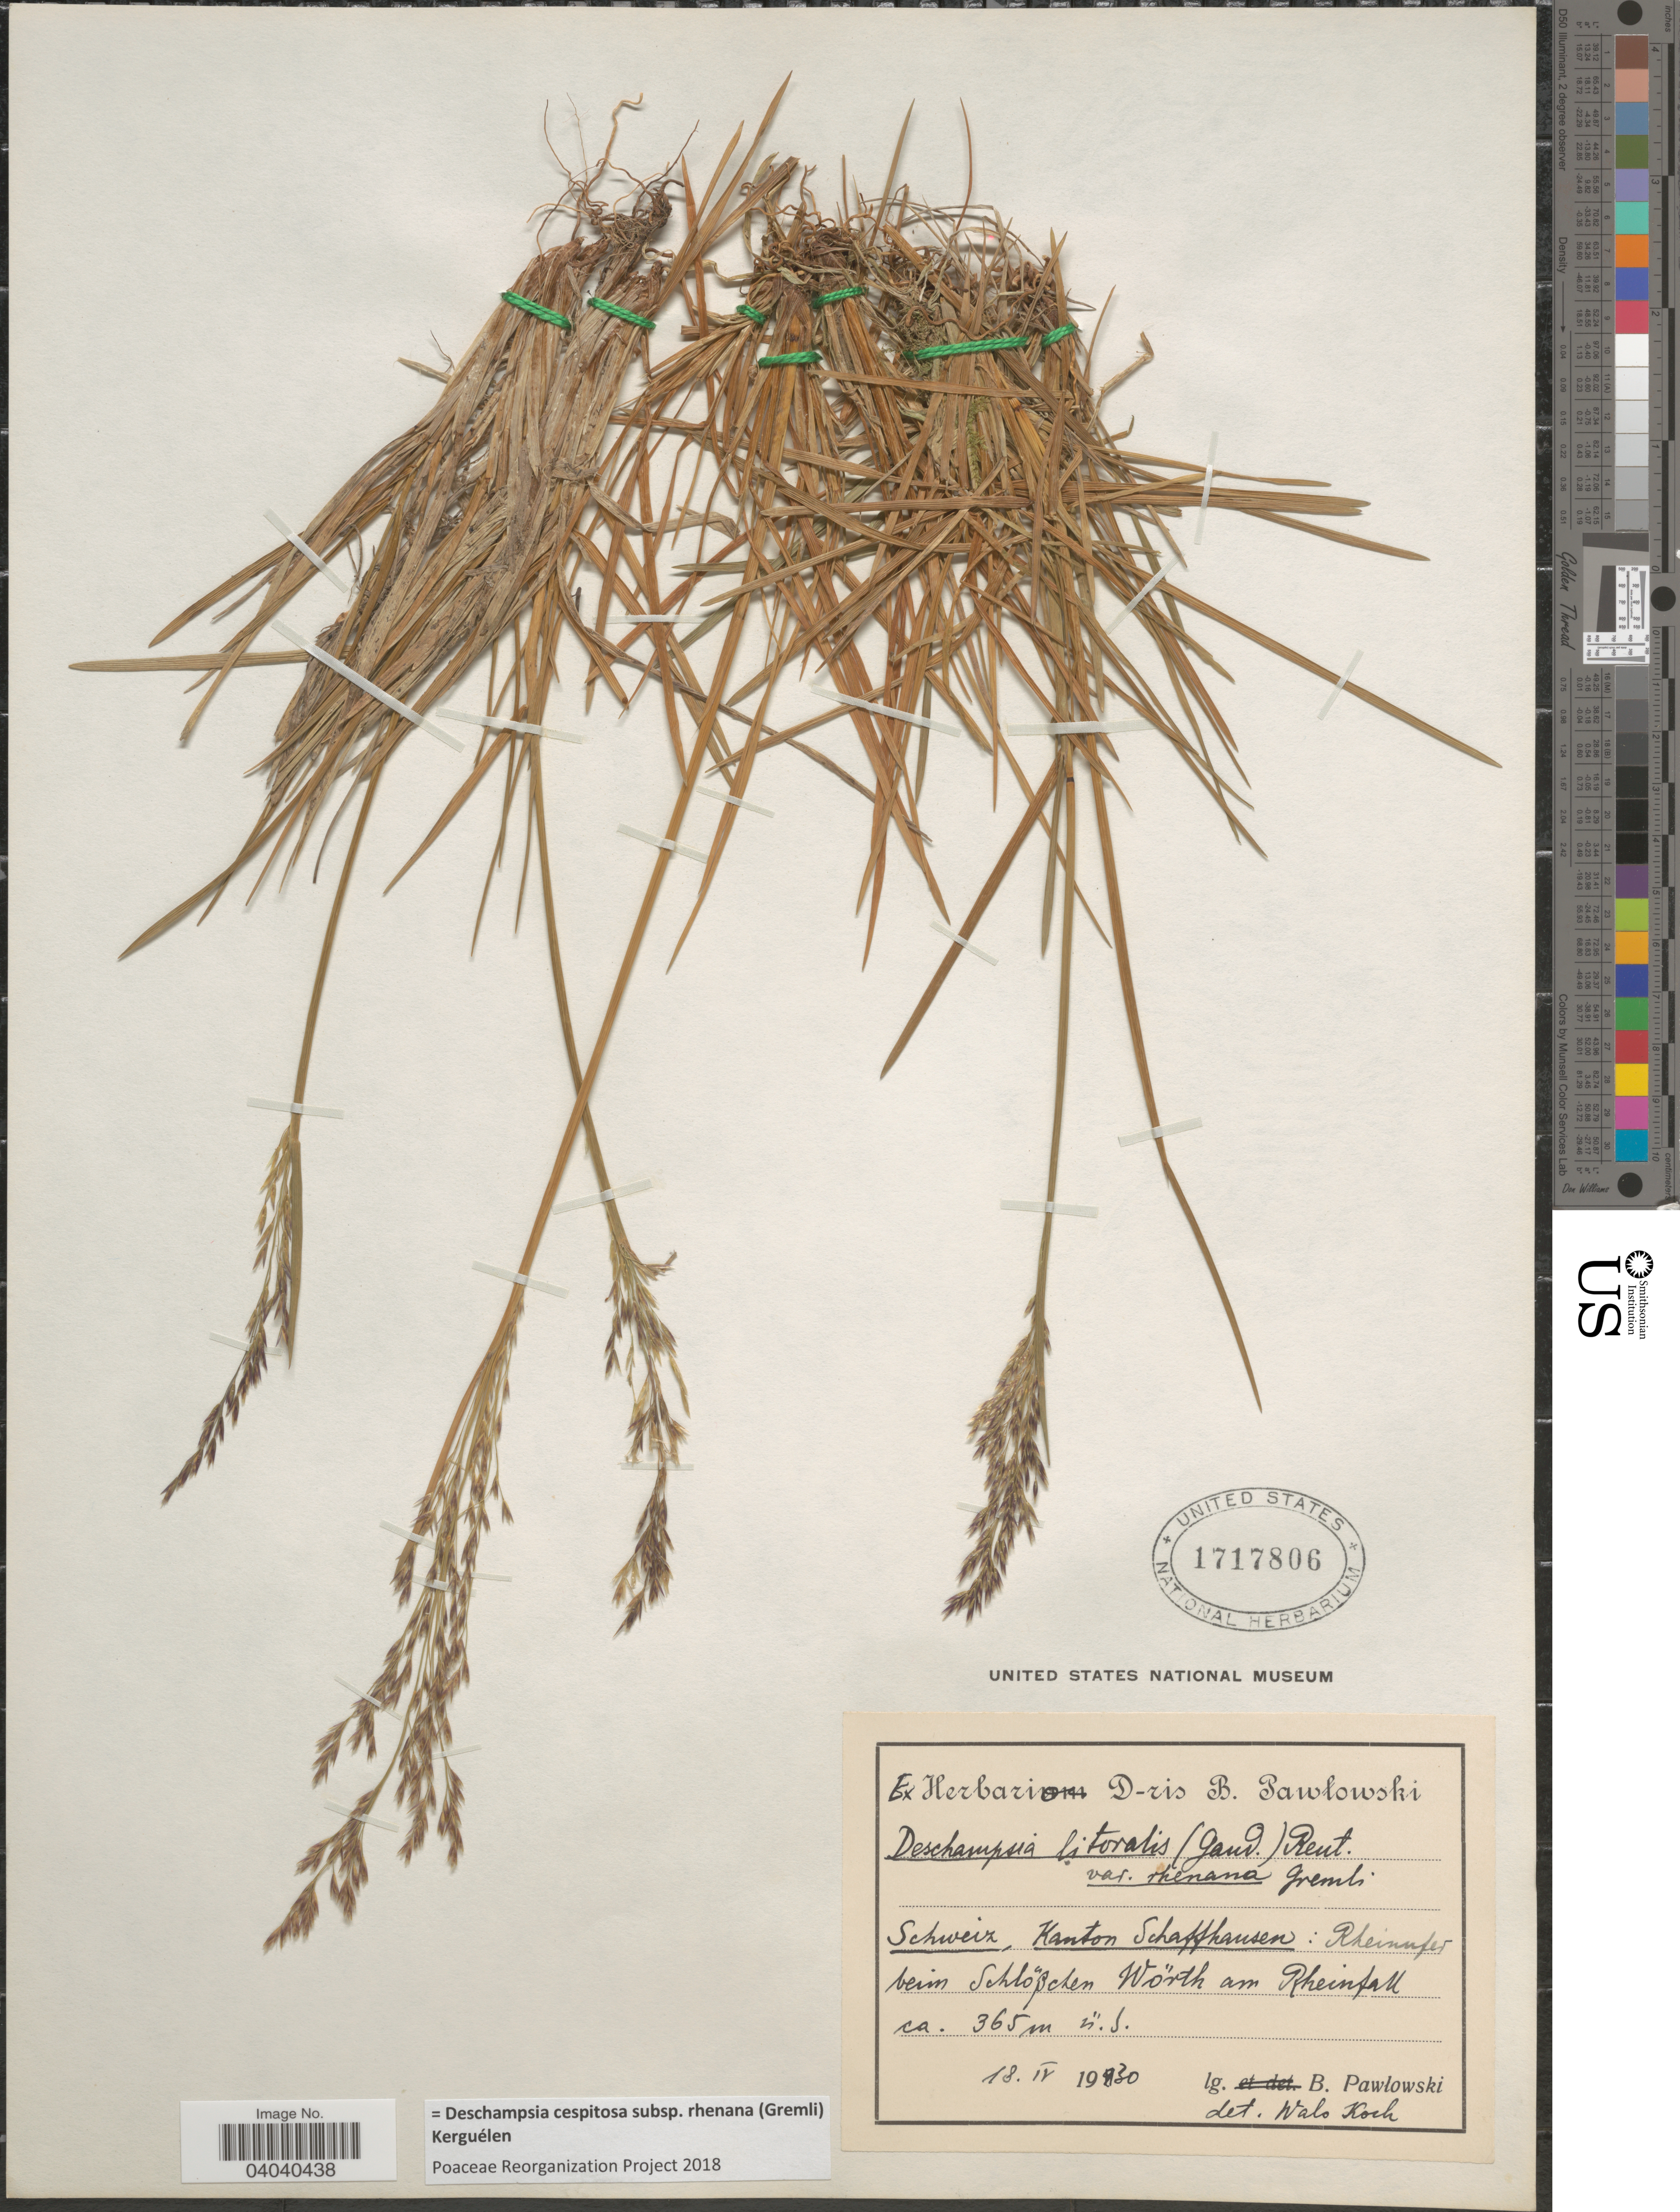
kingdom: Plantae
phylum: Tracheophyta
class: Liliopsida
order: Poales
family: Poaceae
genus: Deschampsia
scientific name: Deschampsia cespitosa subsp. rhenana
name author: (Gremli) Kerguélen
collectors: B. Pawlowski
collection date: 1930-04-18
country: Switzerland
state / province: Schwyz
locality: Schweiz, Kanton Schaffhausen: Rheinnfed beim Schlösschen Wörth am Rheinfall.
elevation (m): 365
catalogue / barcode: US 1717806